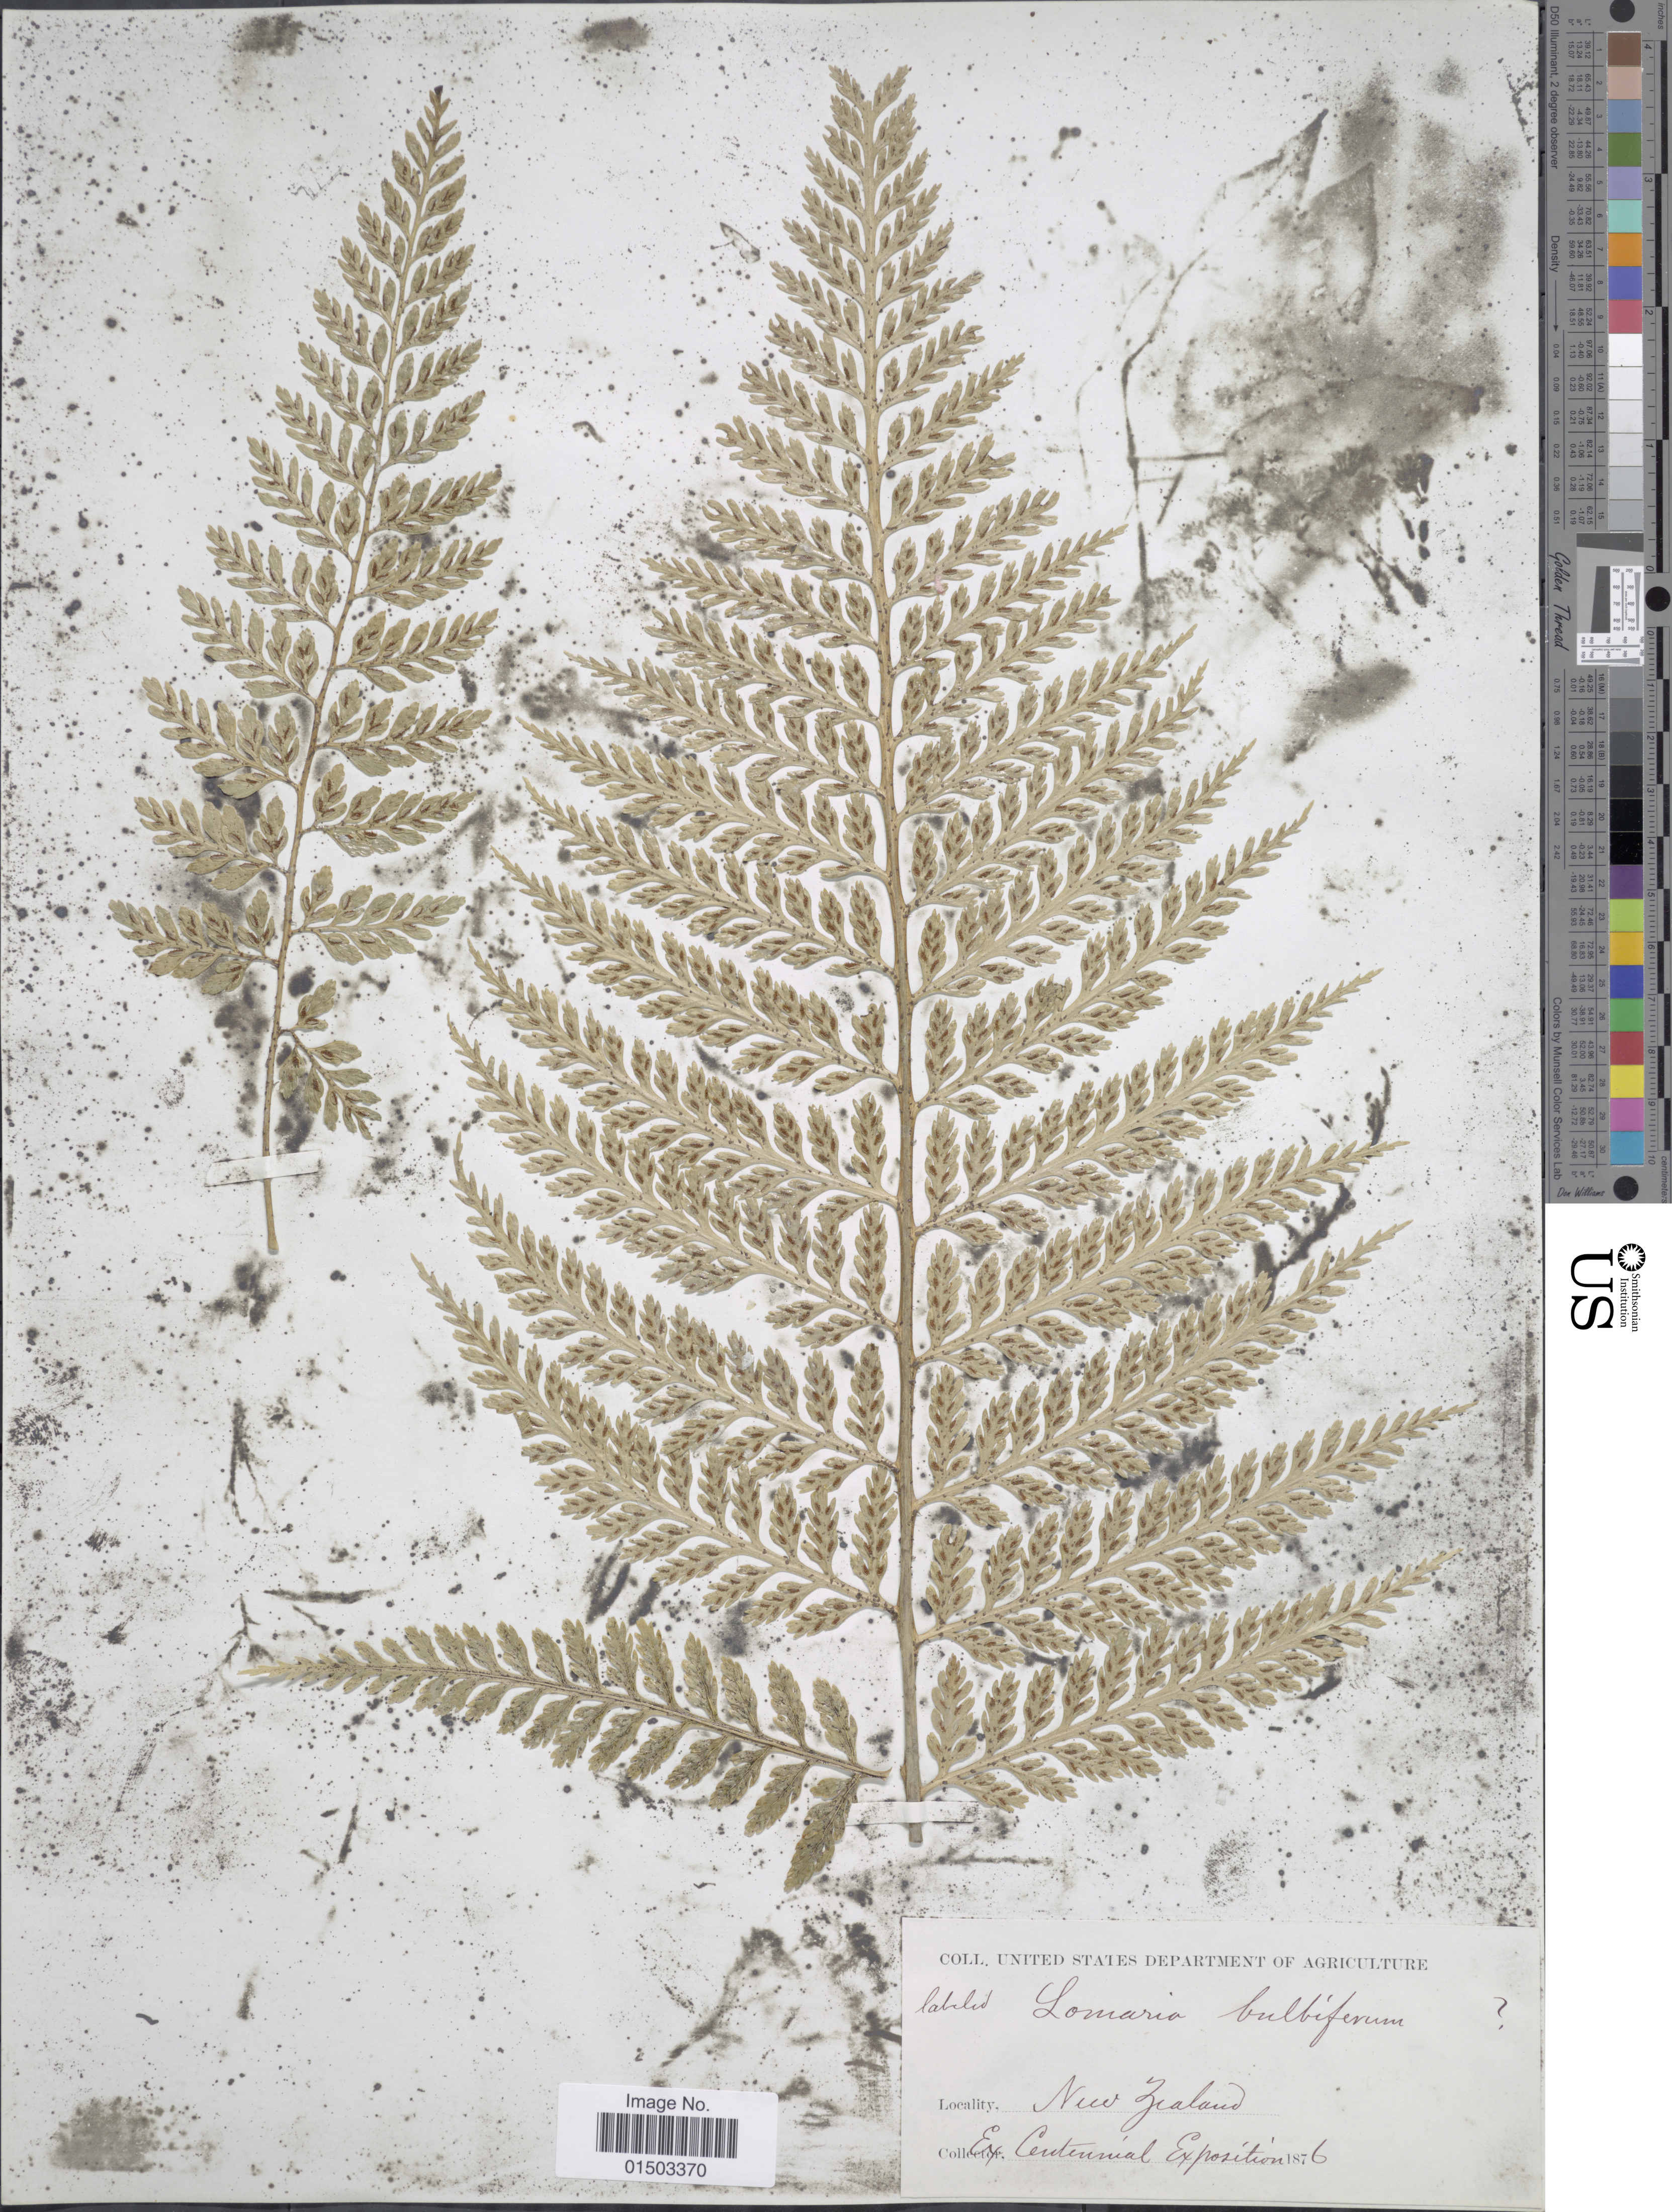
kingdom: Plantae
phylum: Tracheophyta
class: Polypodiopsida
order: Polypodiales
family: Aspleniaceae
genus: Asplenium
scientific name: Asplenium bulbiferum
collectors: ex Centennial Exposition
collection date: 1876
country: New Zealand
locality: New Zealand.